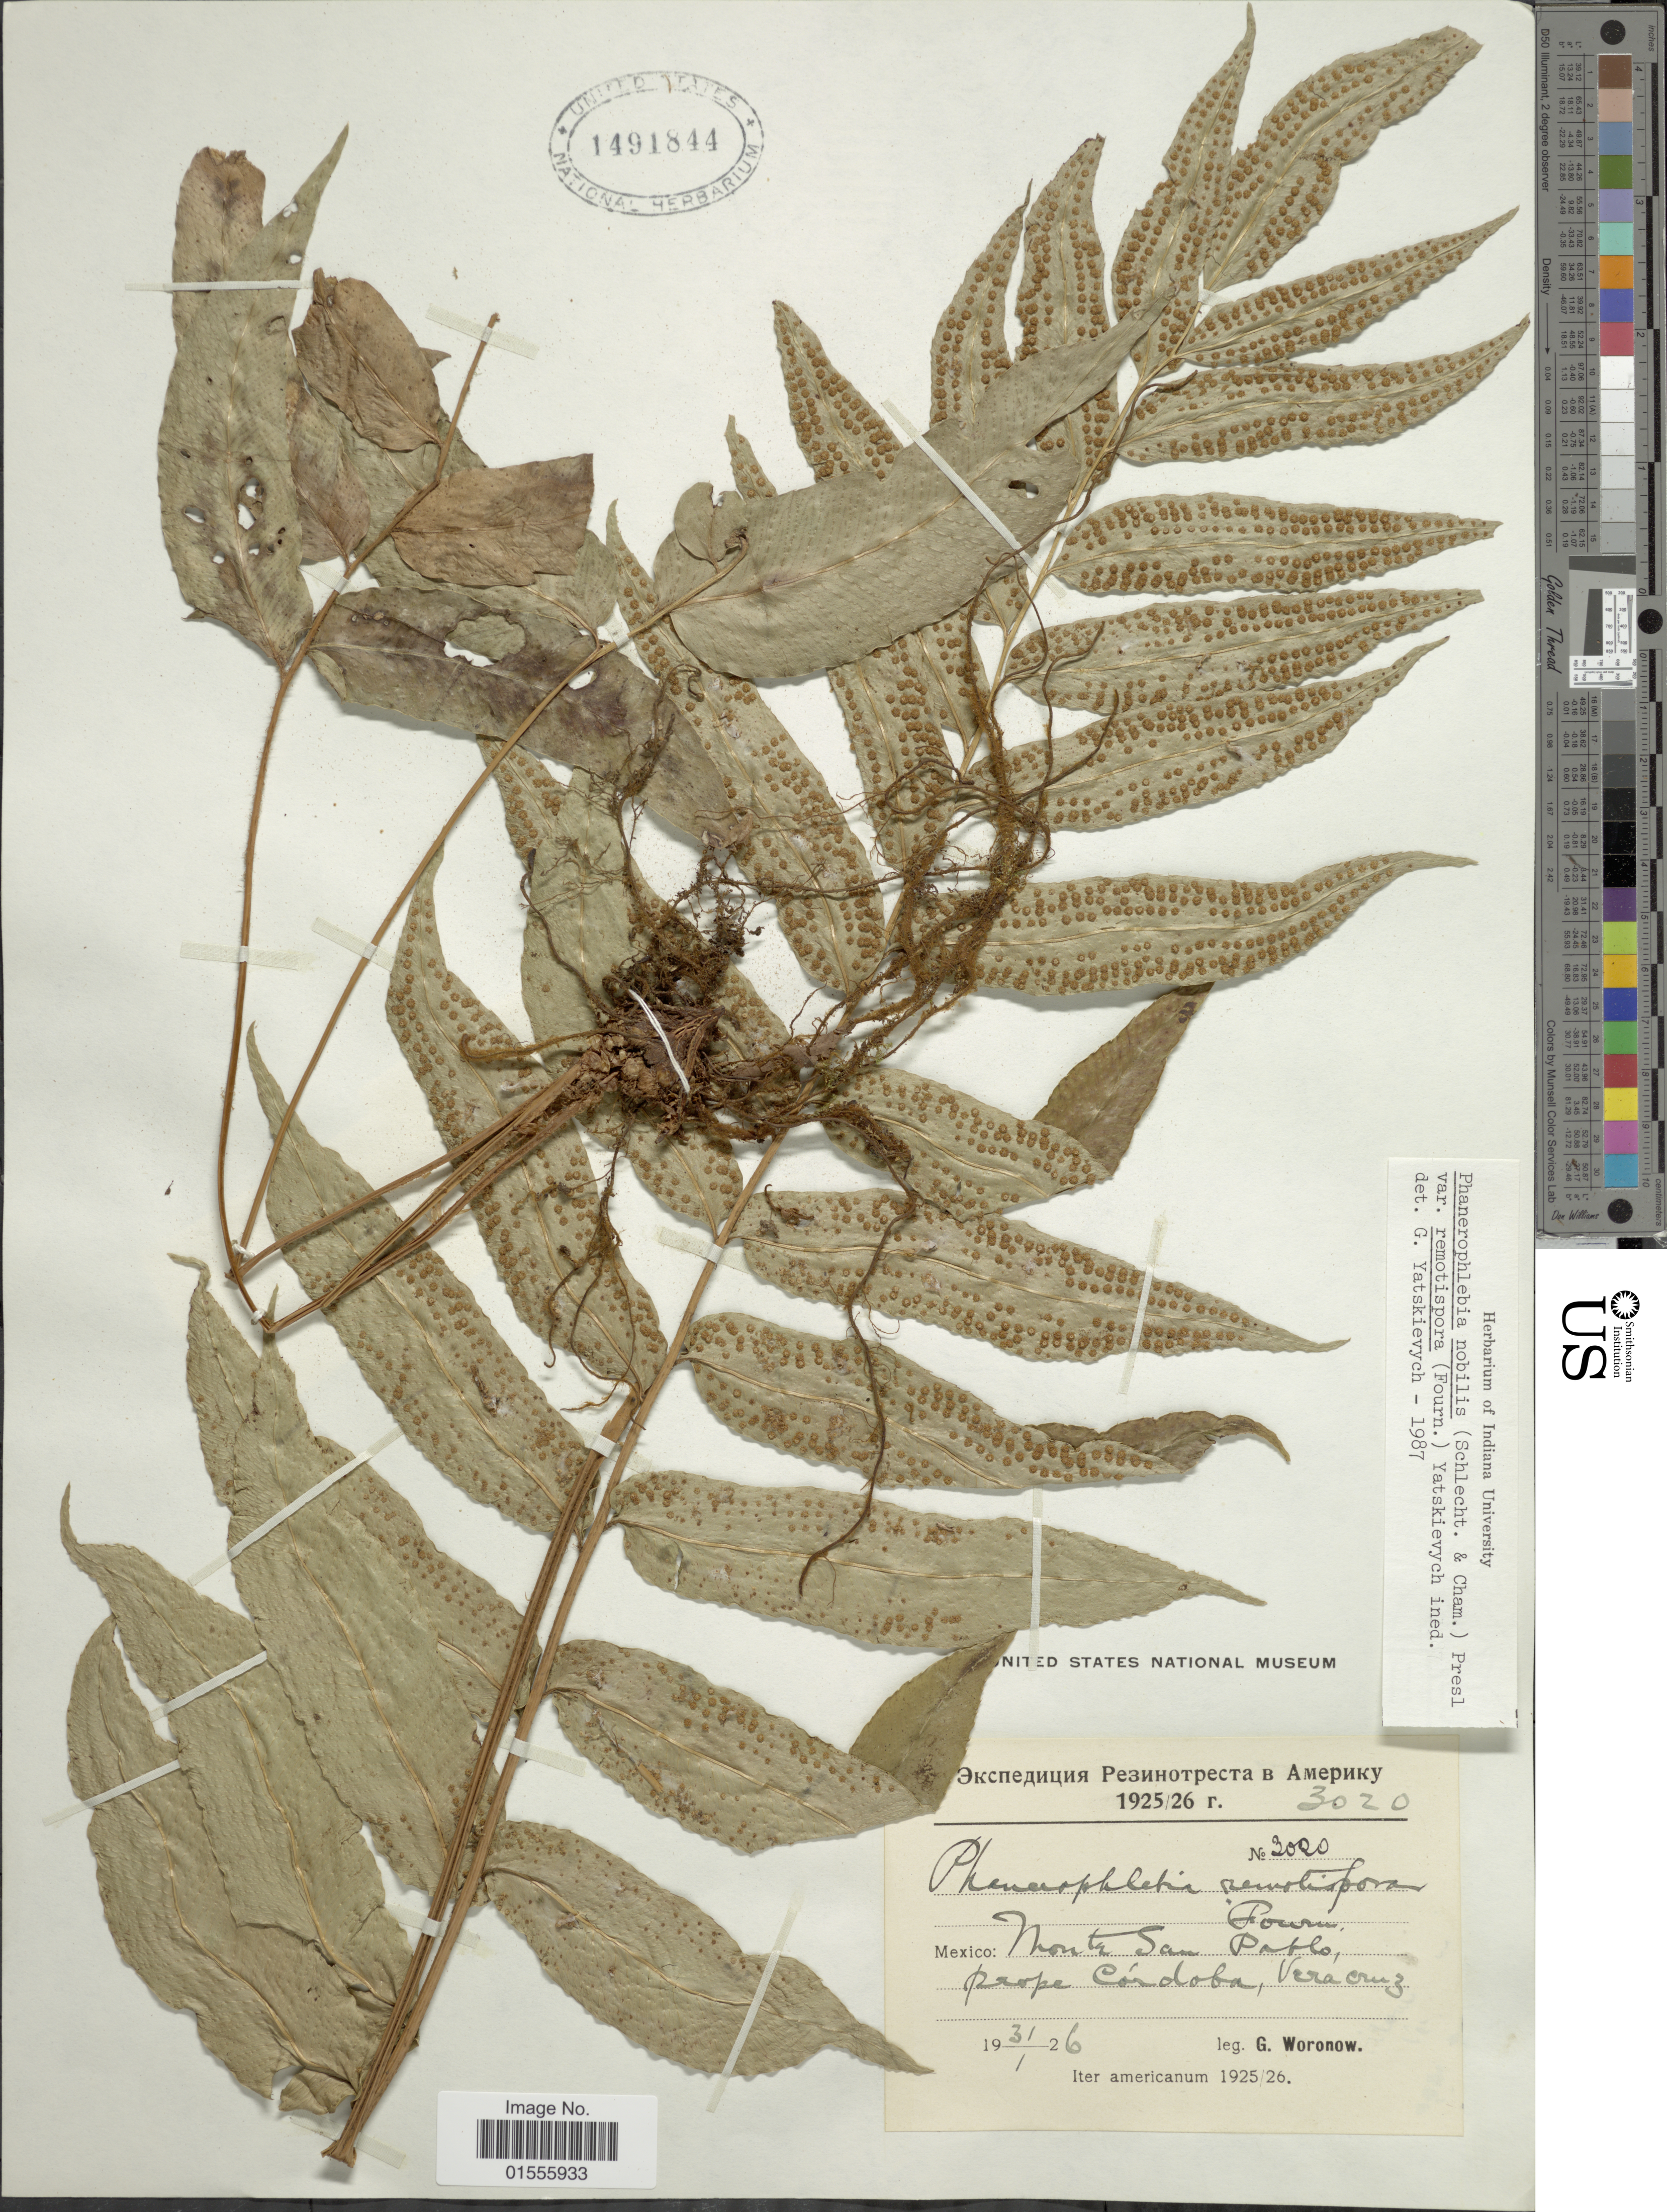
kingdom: Plantae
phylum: Tracheophyta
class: Polypodiopsida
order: Polypodiales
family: Dryopteridaceae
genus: Phanerophlebia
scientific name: Phanerophlebia remotispora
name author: E. Fourn.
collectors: G. Woronow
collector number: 3020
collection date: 1926-01-31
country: Mexico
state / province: Veracruz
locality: Monte San Pablo, prope Córdoba, Vera Cruz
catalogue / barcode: US 1491844